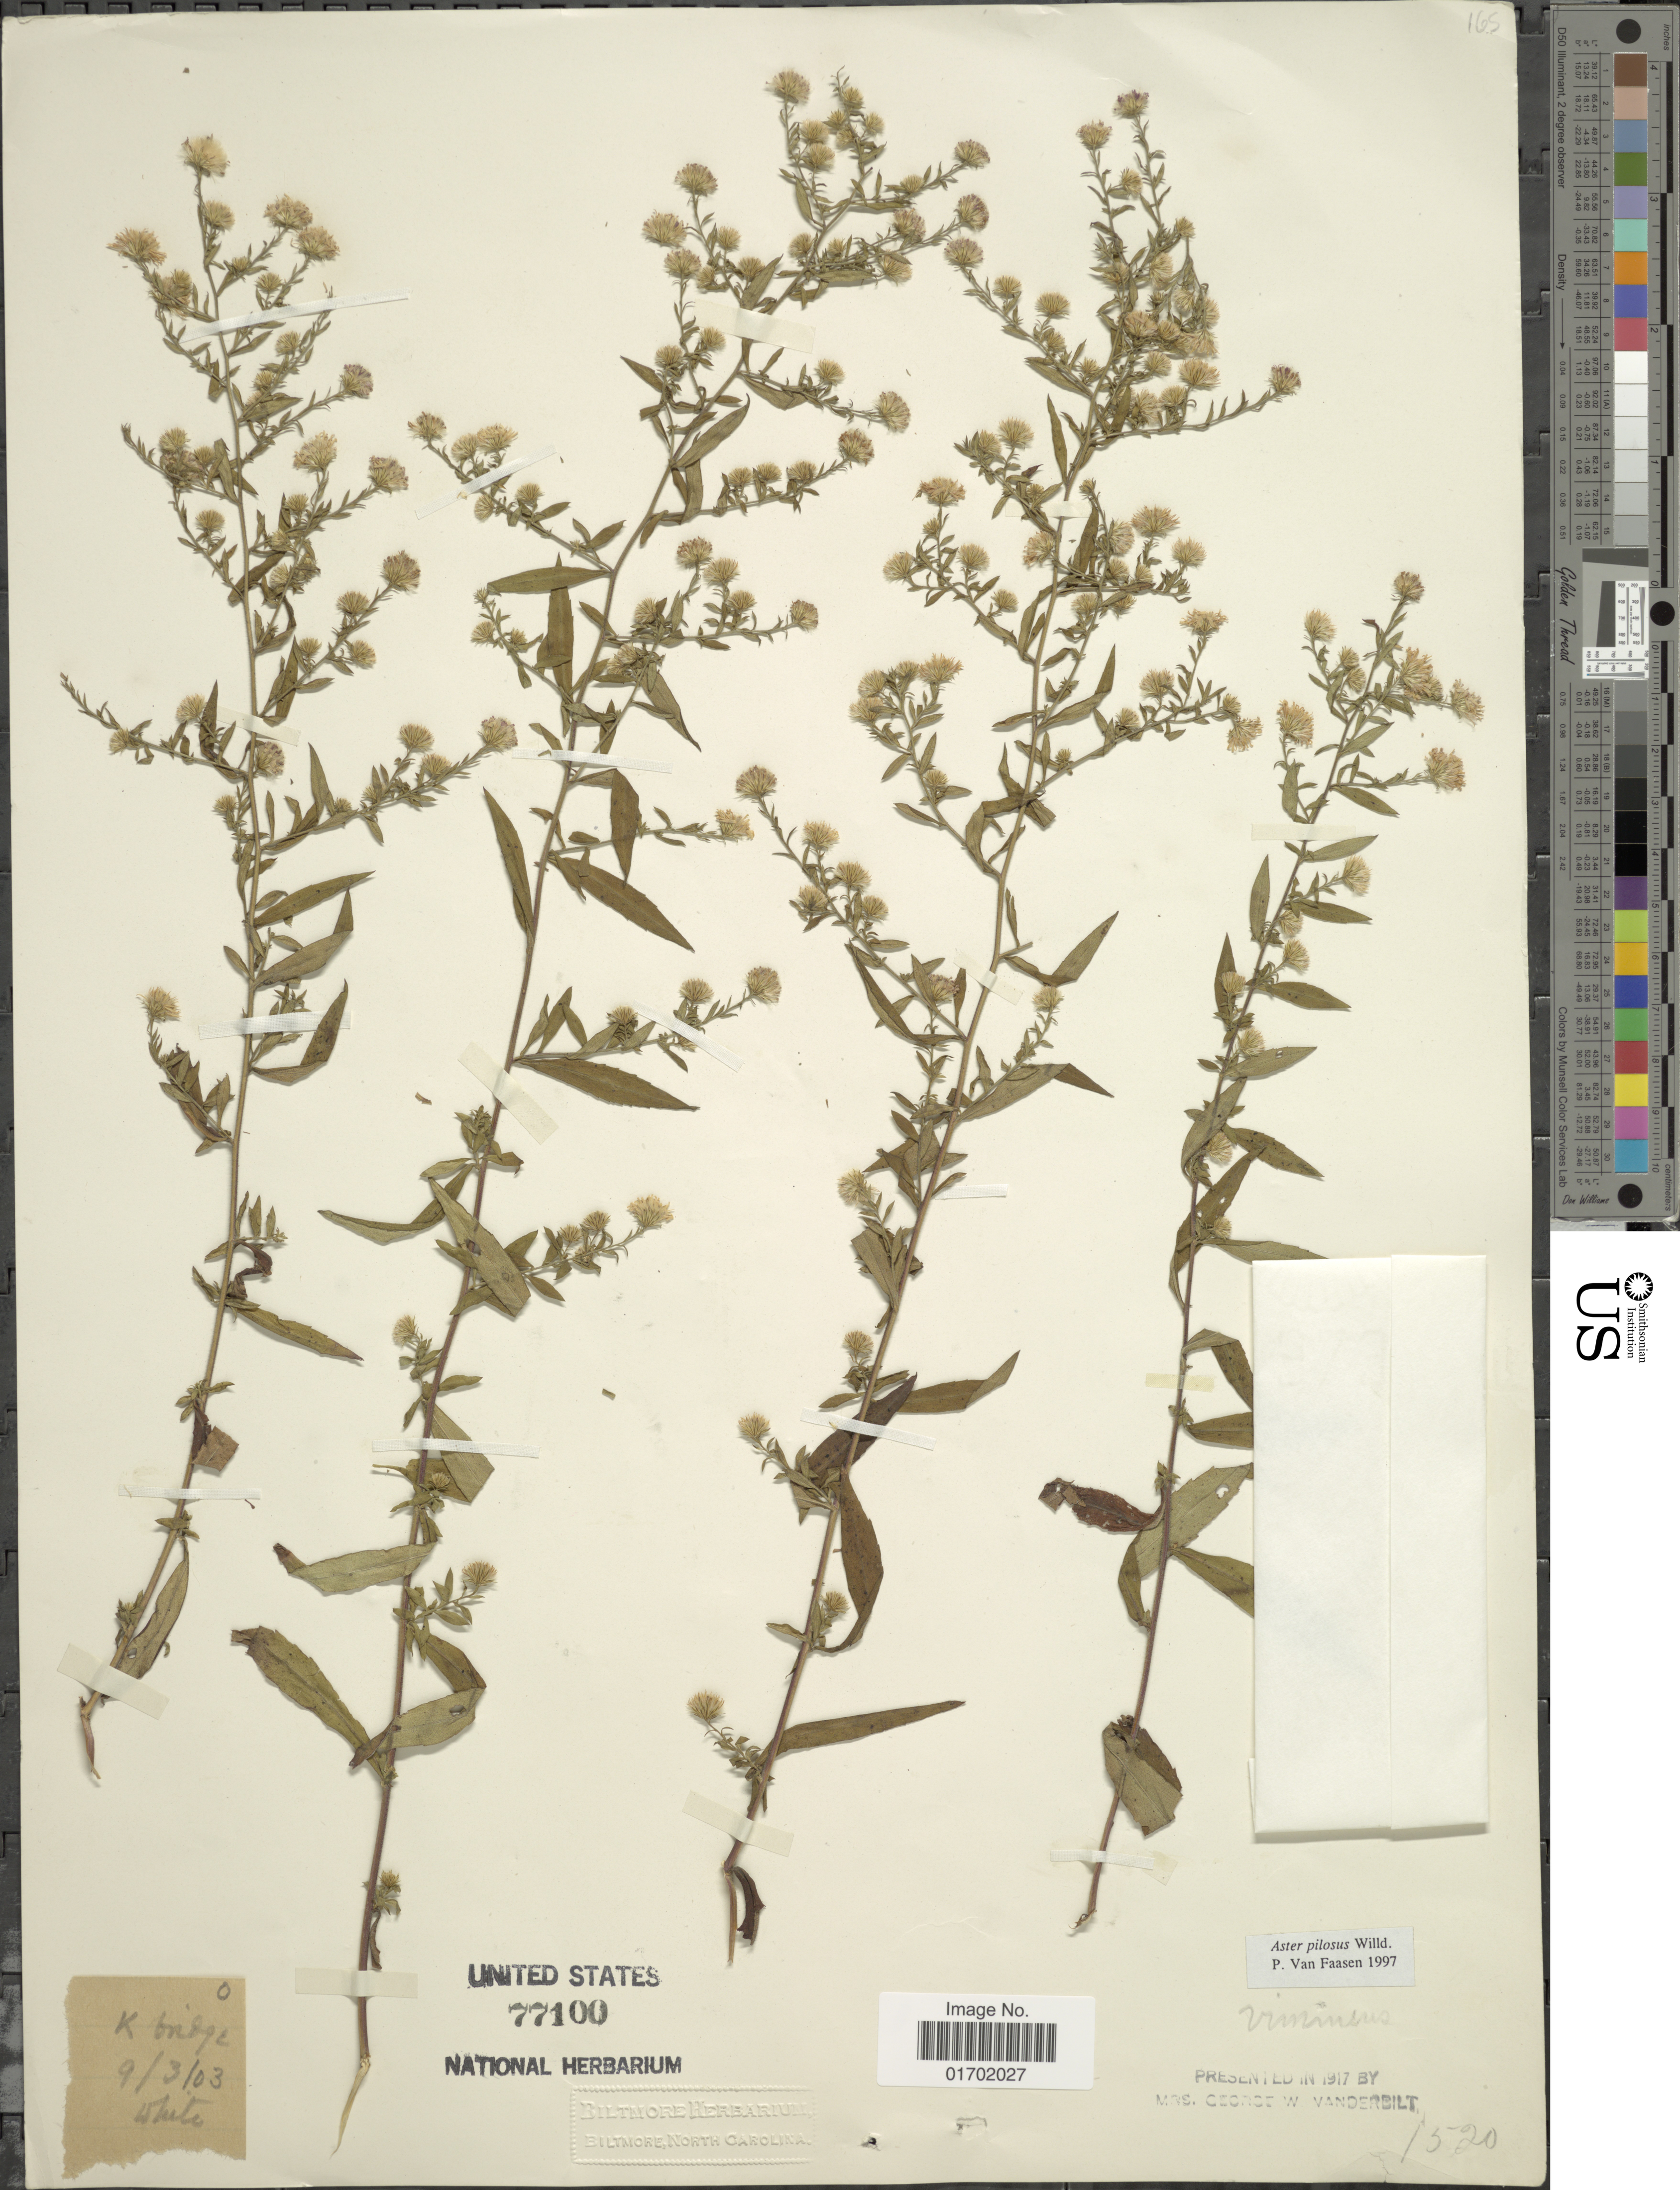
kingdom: Plantae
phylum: Tracheophyta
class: Magnoliopsida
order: Asterales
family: Asteraceae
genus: Symphyotrichum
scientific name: Symphyotrichum pilosum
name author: (Willd.) G.L. Nesom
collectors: K. Bridge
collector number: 1520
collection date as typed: Transcribed d/m/y: 3/9/3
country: United States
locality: K bridge, O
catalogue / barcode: US 77100